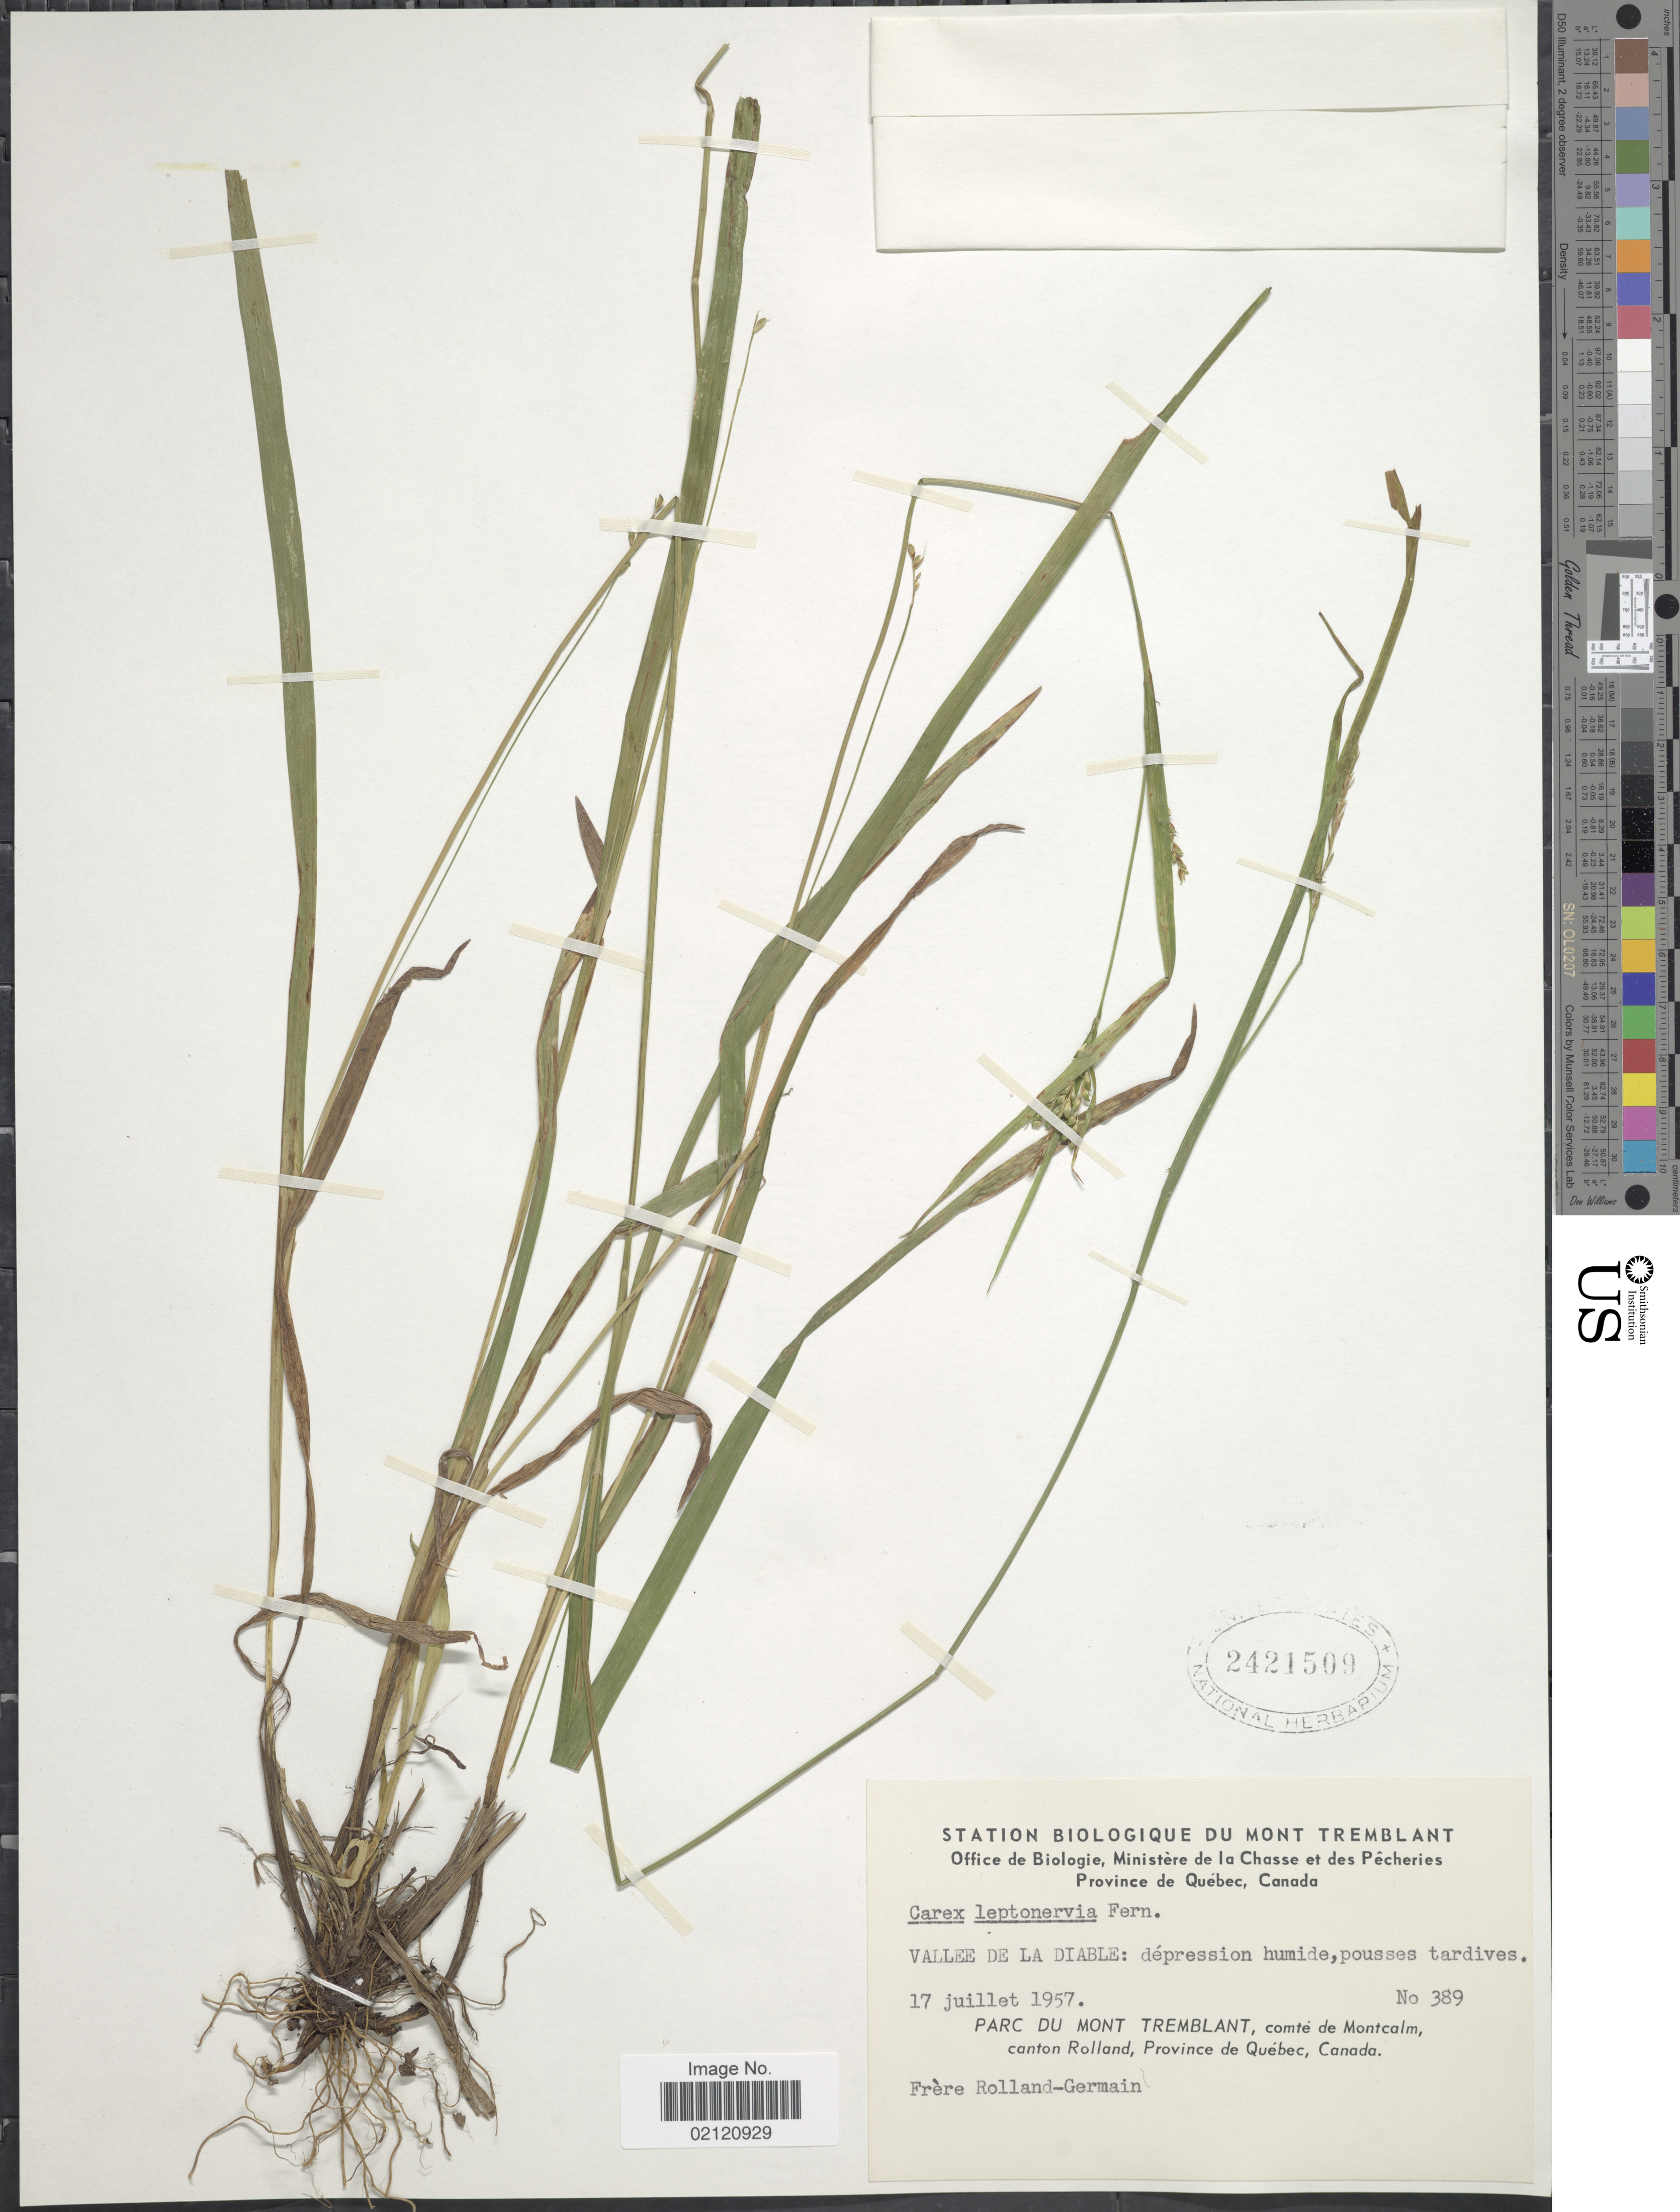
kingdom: Plantae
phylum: Tracheophyta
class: Liliopsida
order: Poales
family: Cyperaceae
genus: Carex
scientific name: Carex leptonervia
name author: (Fernald) Fernald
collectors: Rolland-Germain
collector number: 389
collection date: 1957-07-17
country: Canada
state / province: Quebec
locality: Vallee de la Diable: depression humide, pousses tardives, Parc Du Mont Tremblant, comte de Montcalm, canton Rolland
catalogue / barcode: US 2421509